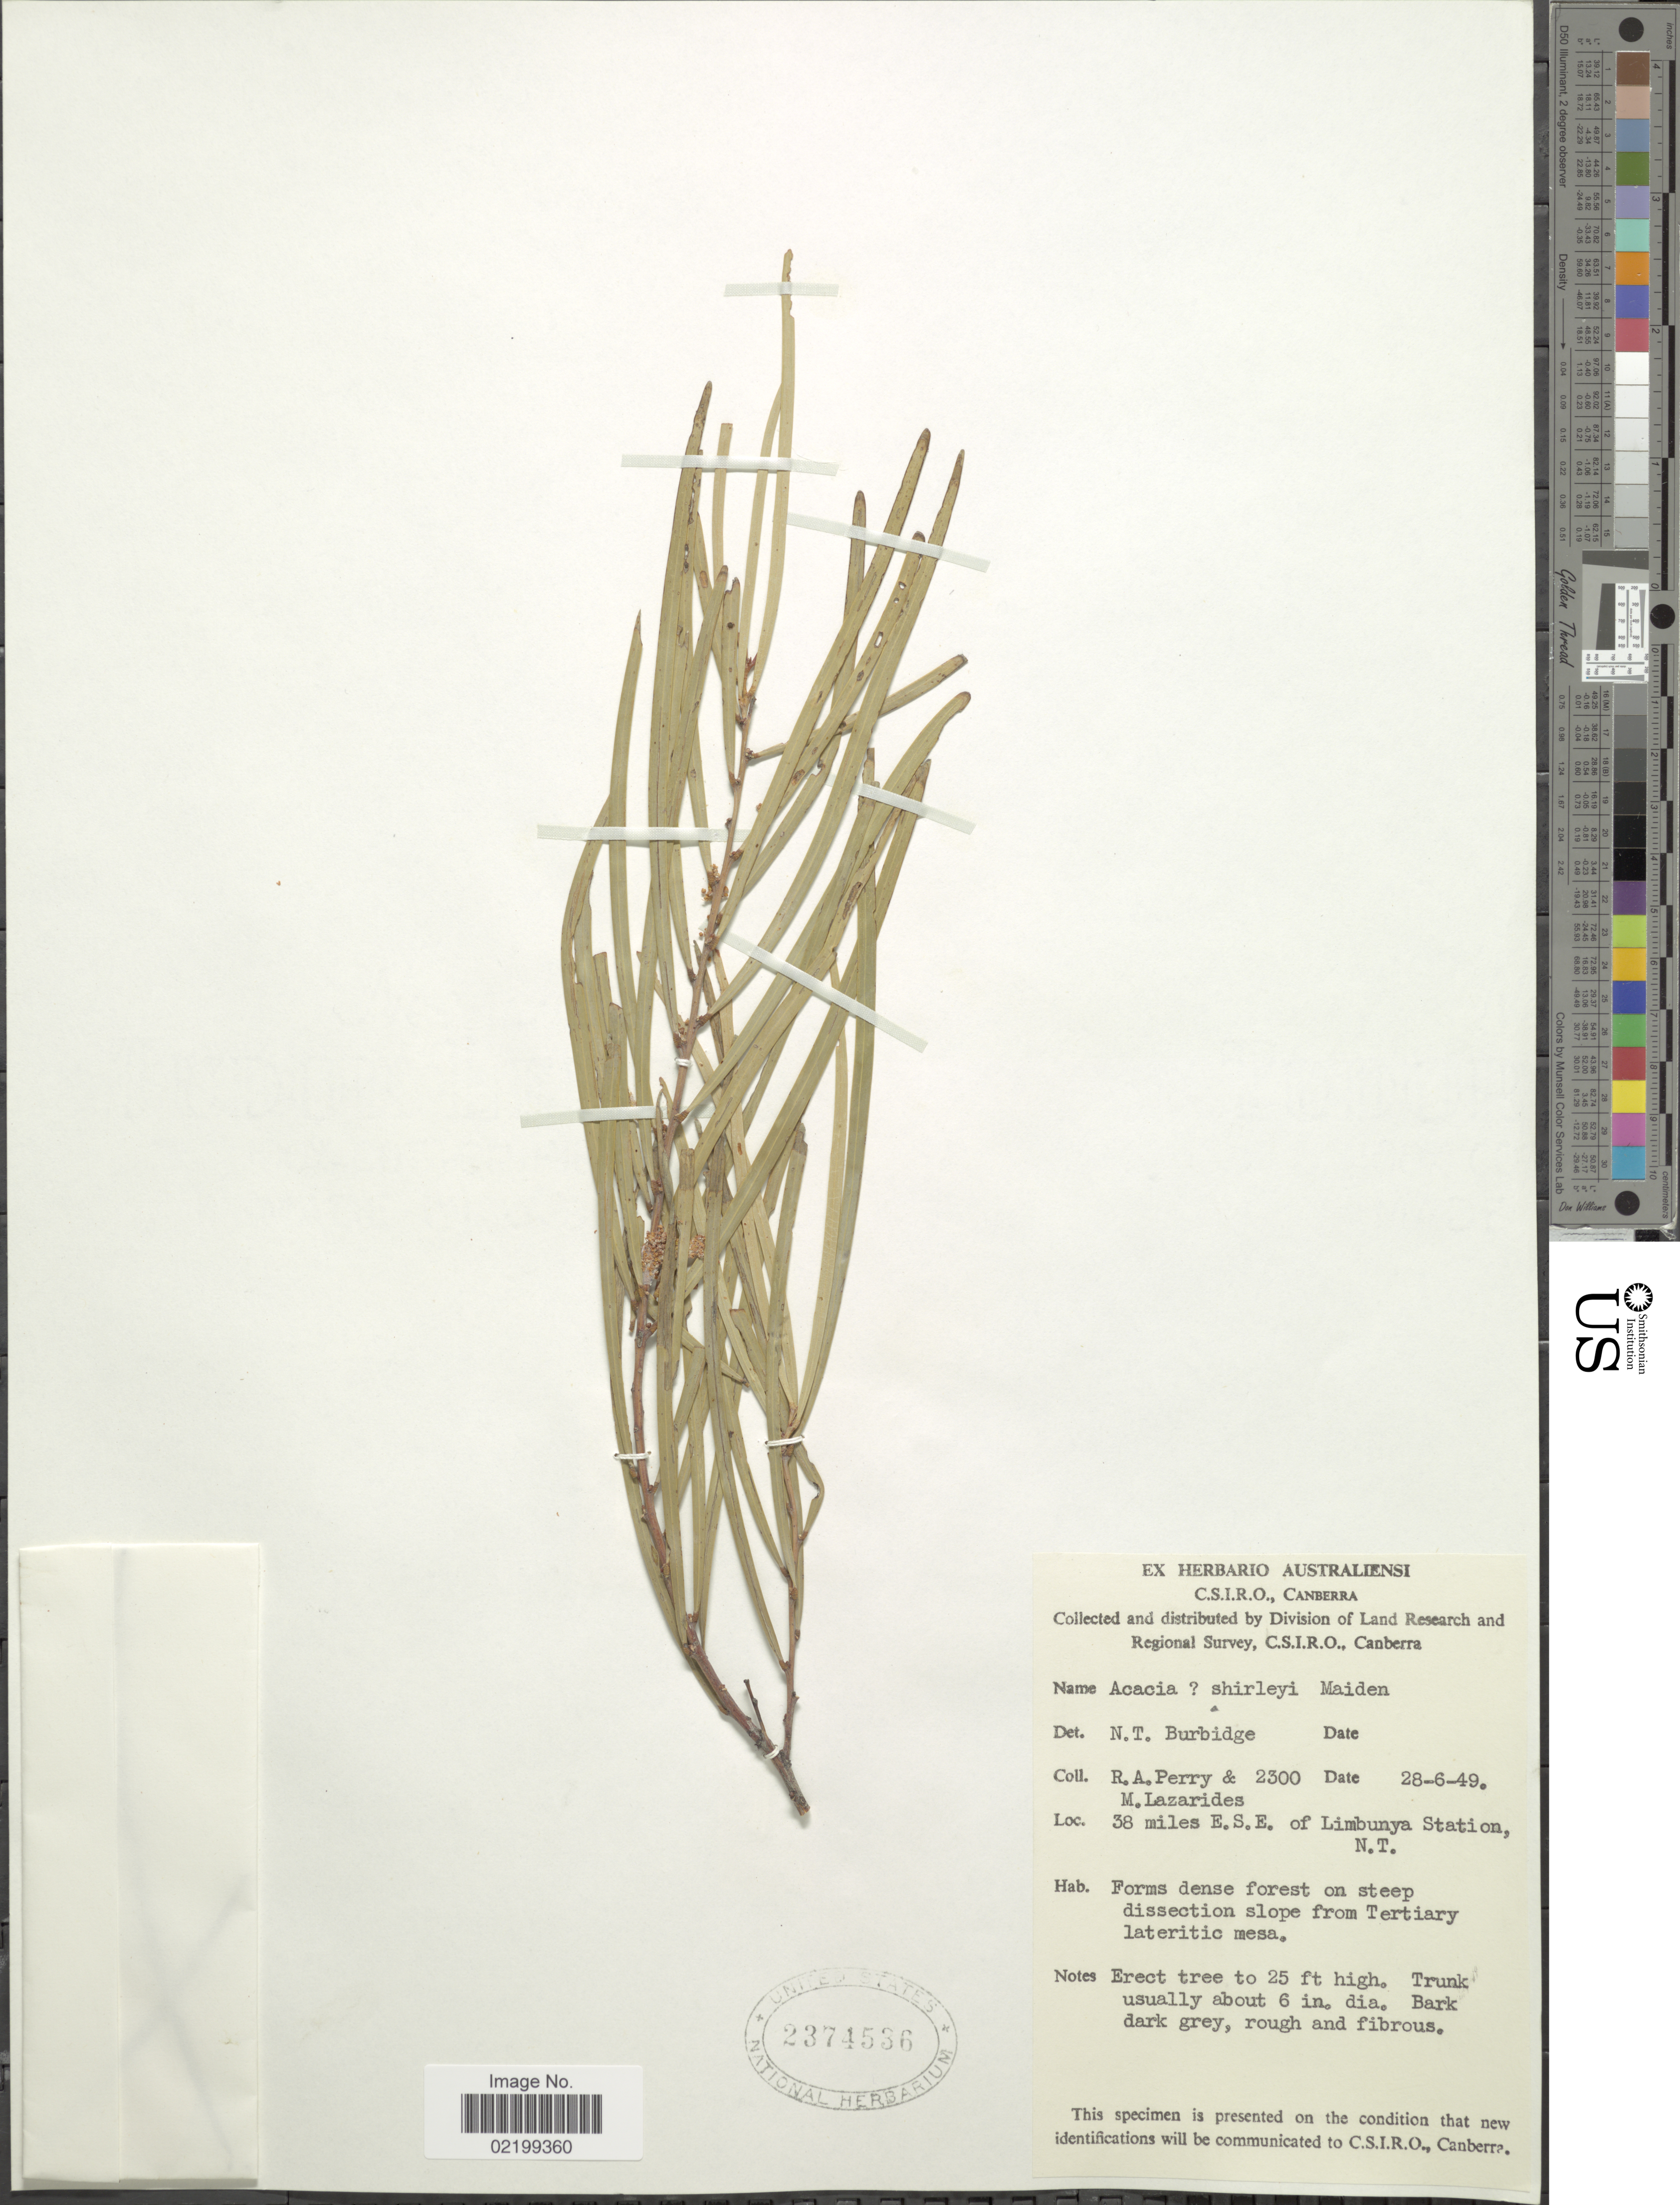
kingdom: Plantae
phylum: Tracheophyta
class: Magnoliopsida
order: Fabales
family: Fabaceae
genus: Acacia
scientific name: Acacia shirleyi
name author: Maiden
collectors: Perry, R. A. & M. Lazarides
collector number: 2300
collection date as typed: Transcribed d/m/y: 28/6/49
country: Australia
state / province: Northern Territory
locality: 38 miles E.S.E. of Limbuyna Station, Forms dense forest on steep dissection slope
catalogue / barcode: US 2374536